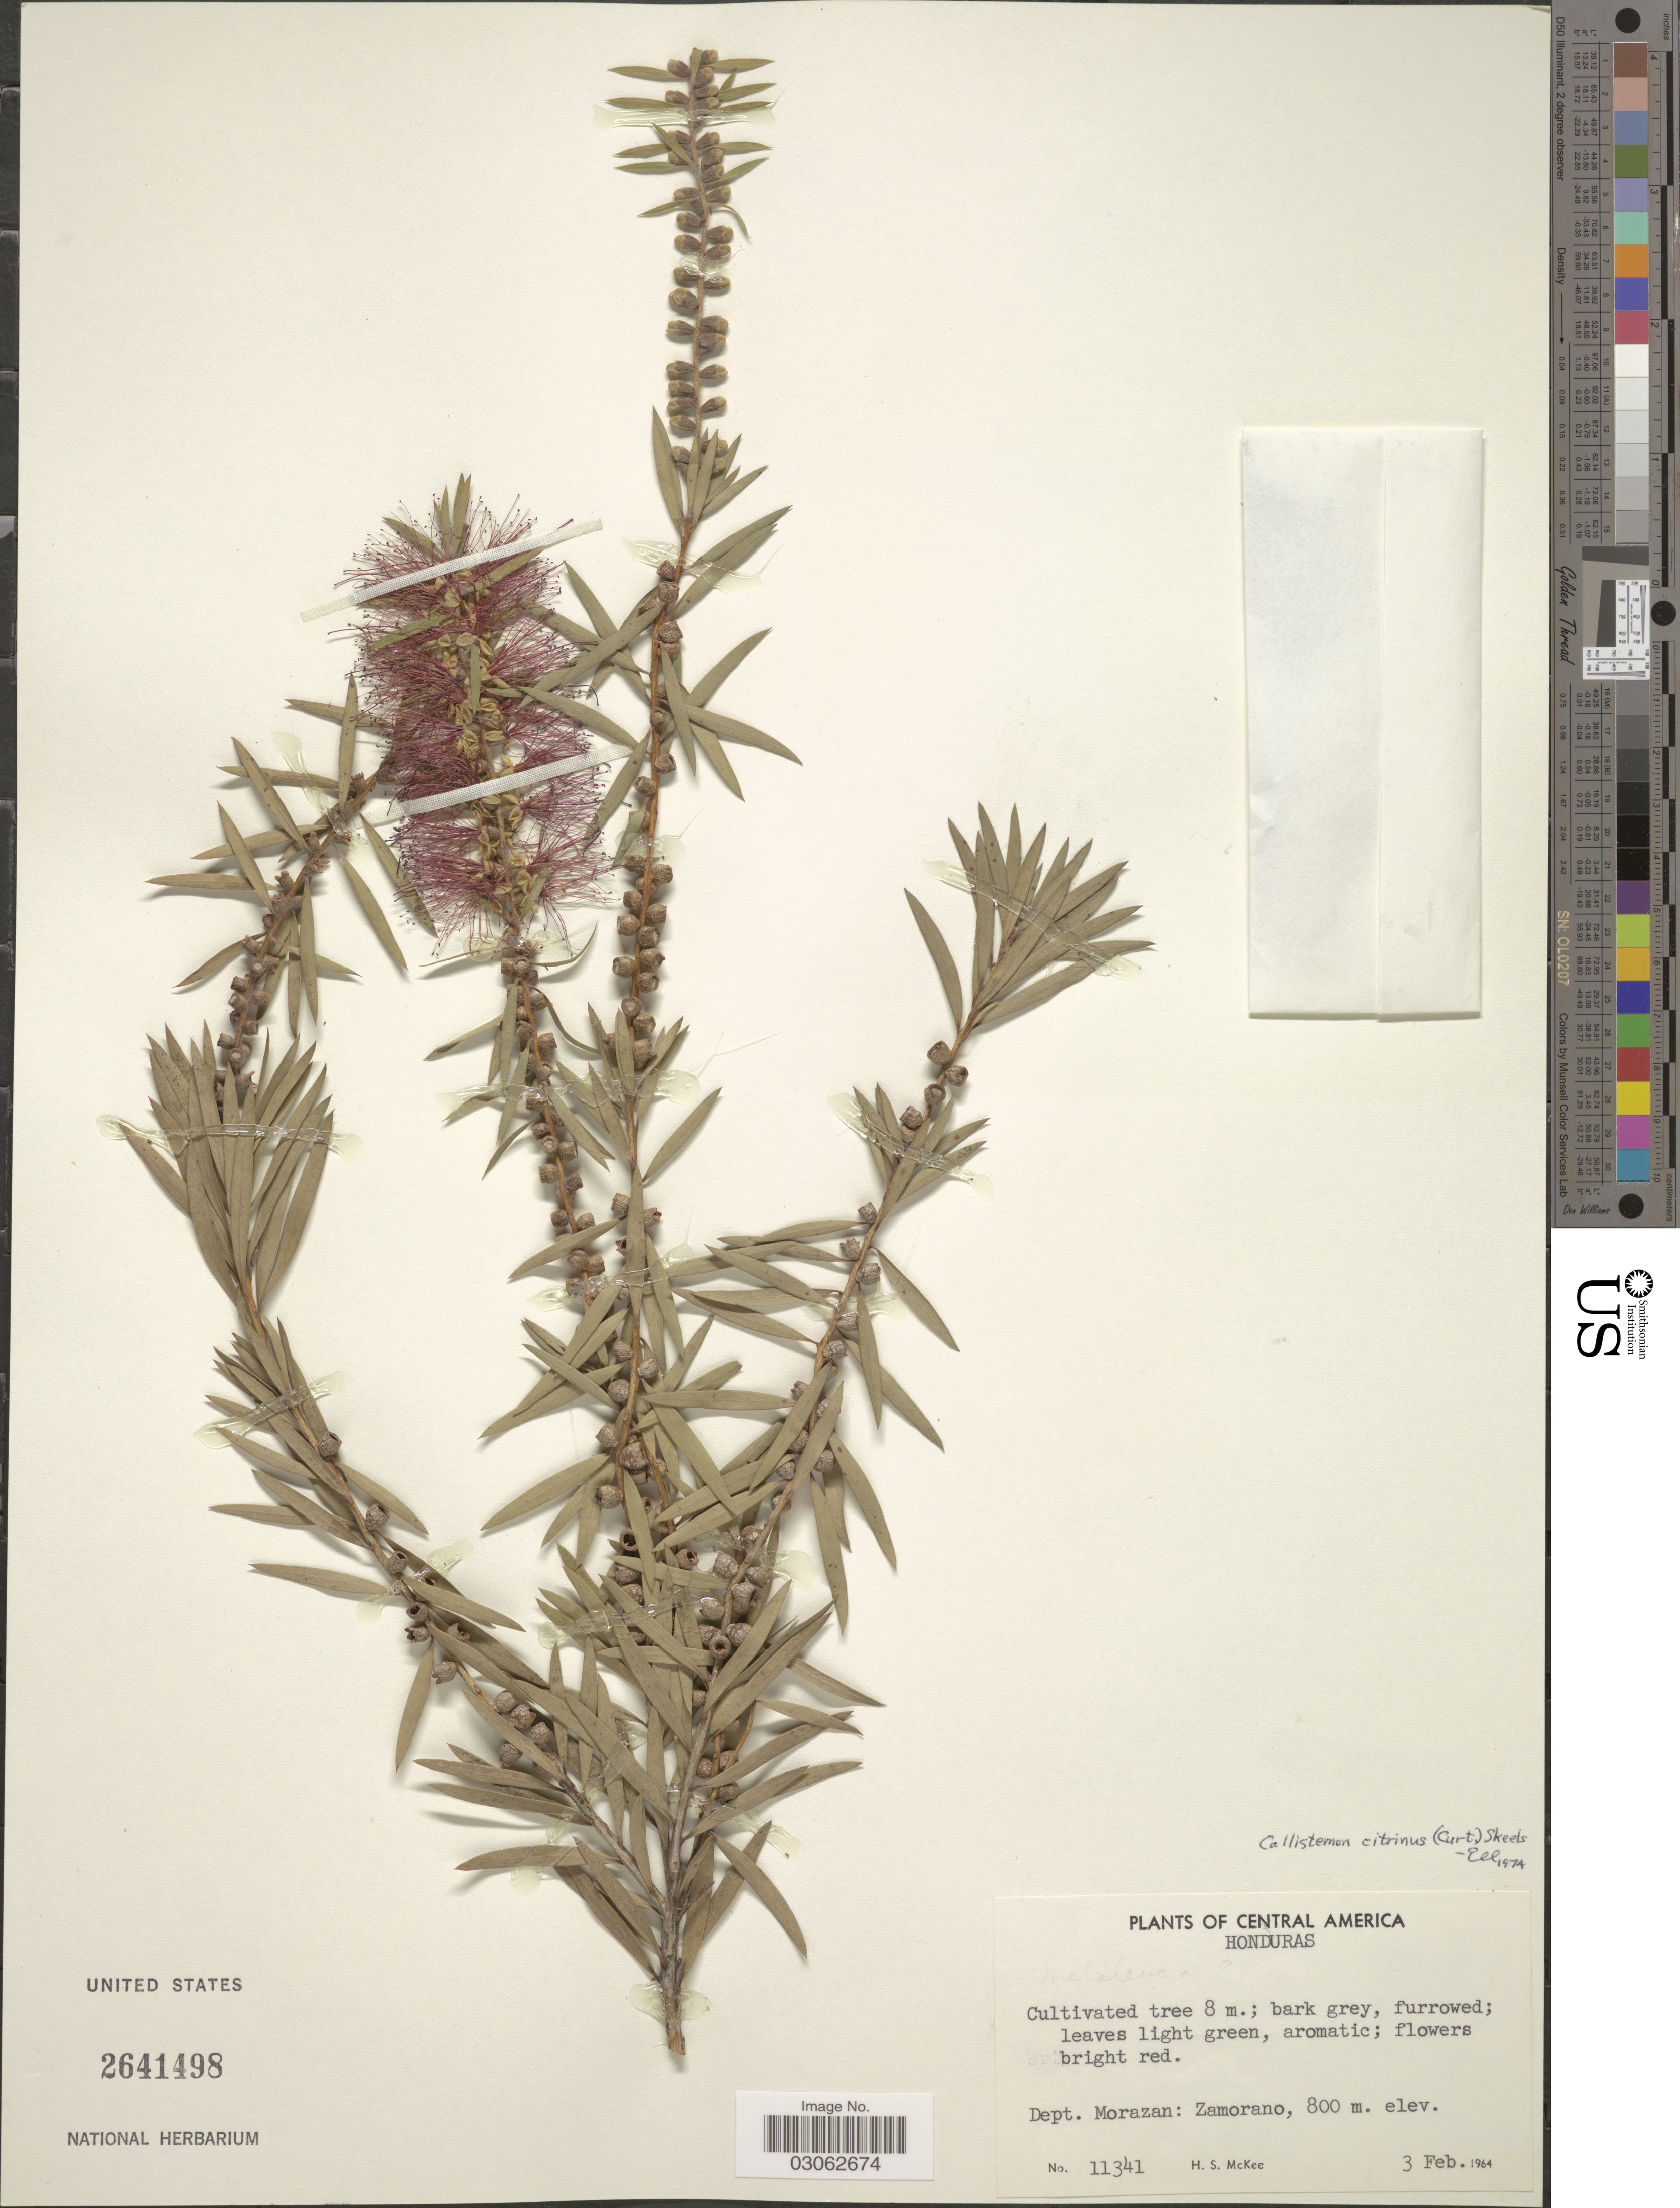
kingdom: Plantae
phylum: Tracheophyta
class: Magnoliopsida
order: Myrtales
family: Myrtaceae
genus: Callistemon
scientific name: Callistemon citrinus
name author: (Curtis) Skeels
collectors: H. S. McKee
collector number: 11341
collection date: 1964-02-03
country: Honduras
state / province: Fco. Morazán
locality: Dept. Morazan: Zamorano.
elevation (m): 800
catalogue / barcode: US 2641498